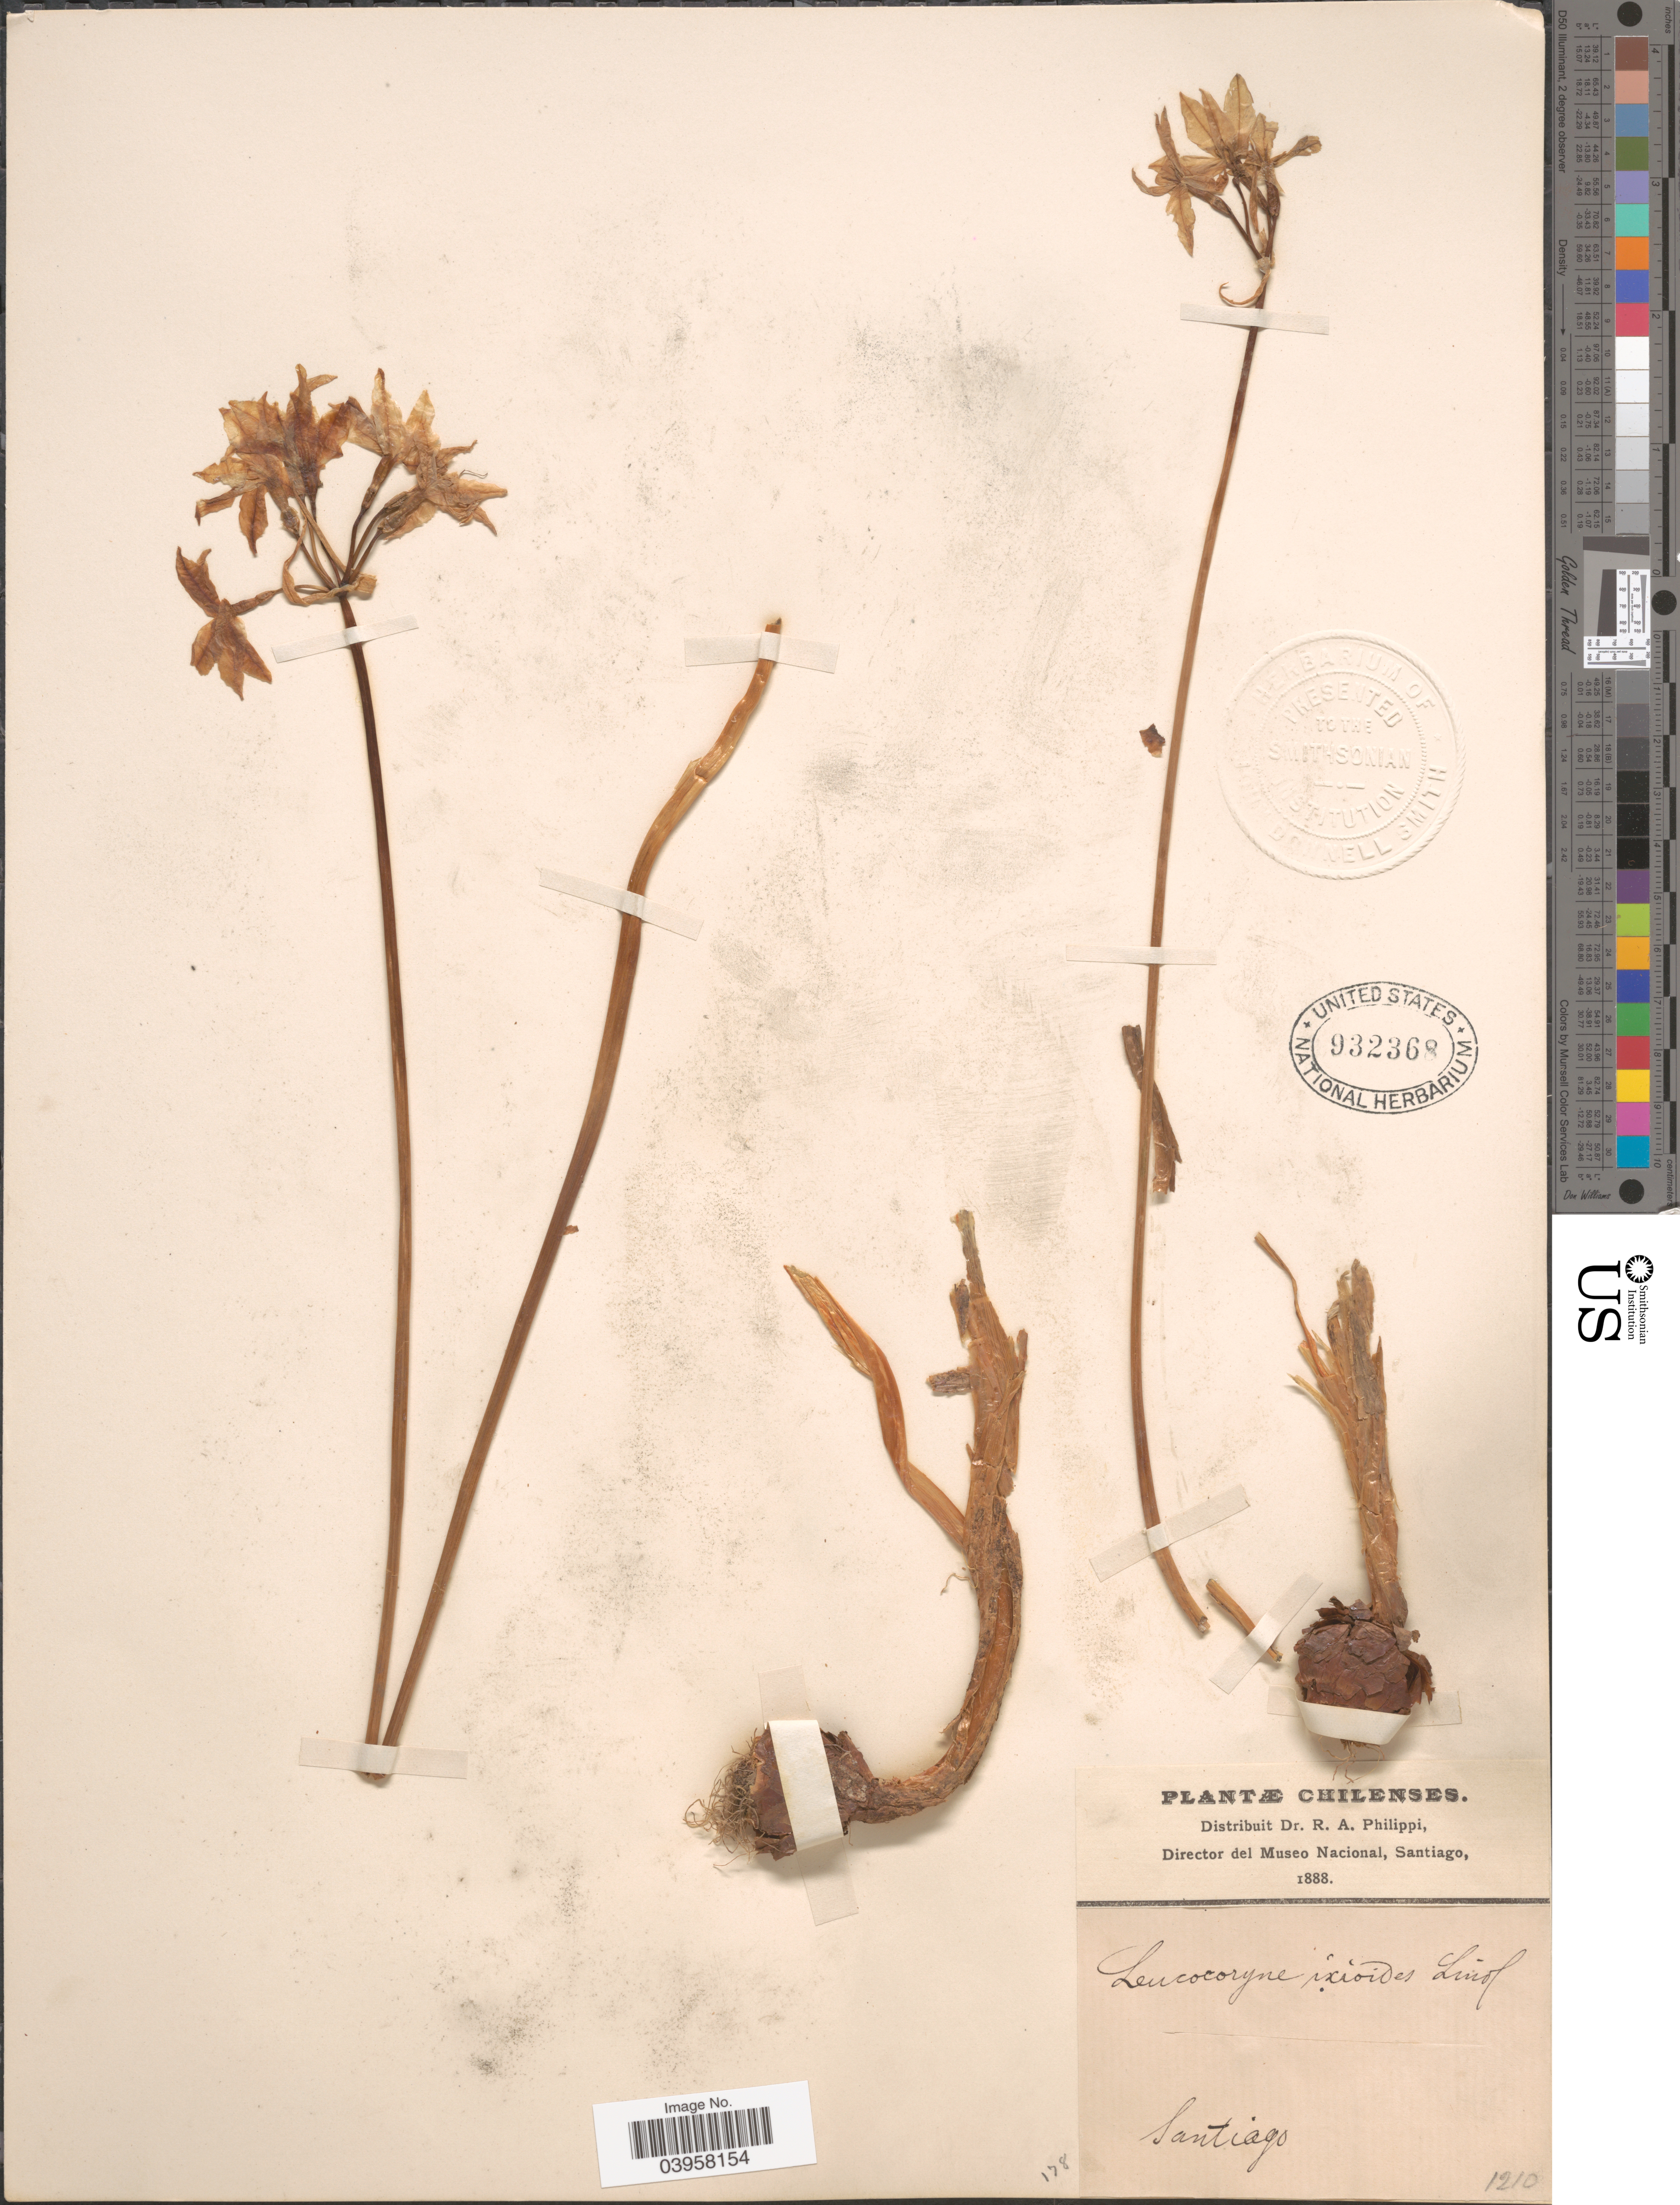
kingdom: Plantae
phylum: Tracheophyta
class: Liliopsida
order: Asparagales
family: Amaryllidaceae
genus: Leucocoryne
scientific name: Leucocoryne ixioides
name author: Lindl.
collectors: ex. herb. R.A. Philippi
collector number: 1210*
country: Chile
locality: Santiago.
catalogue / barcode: US 932368